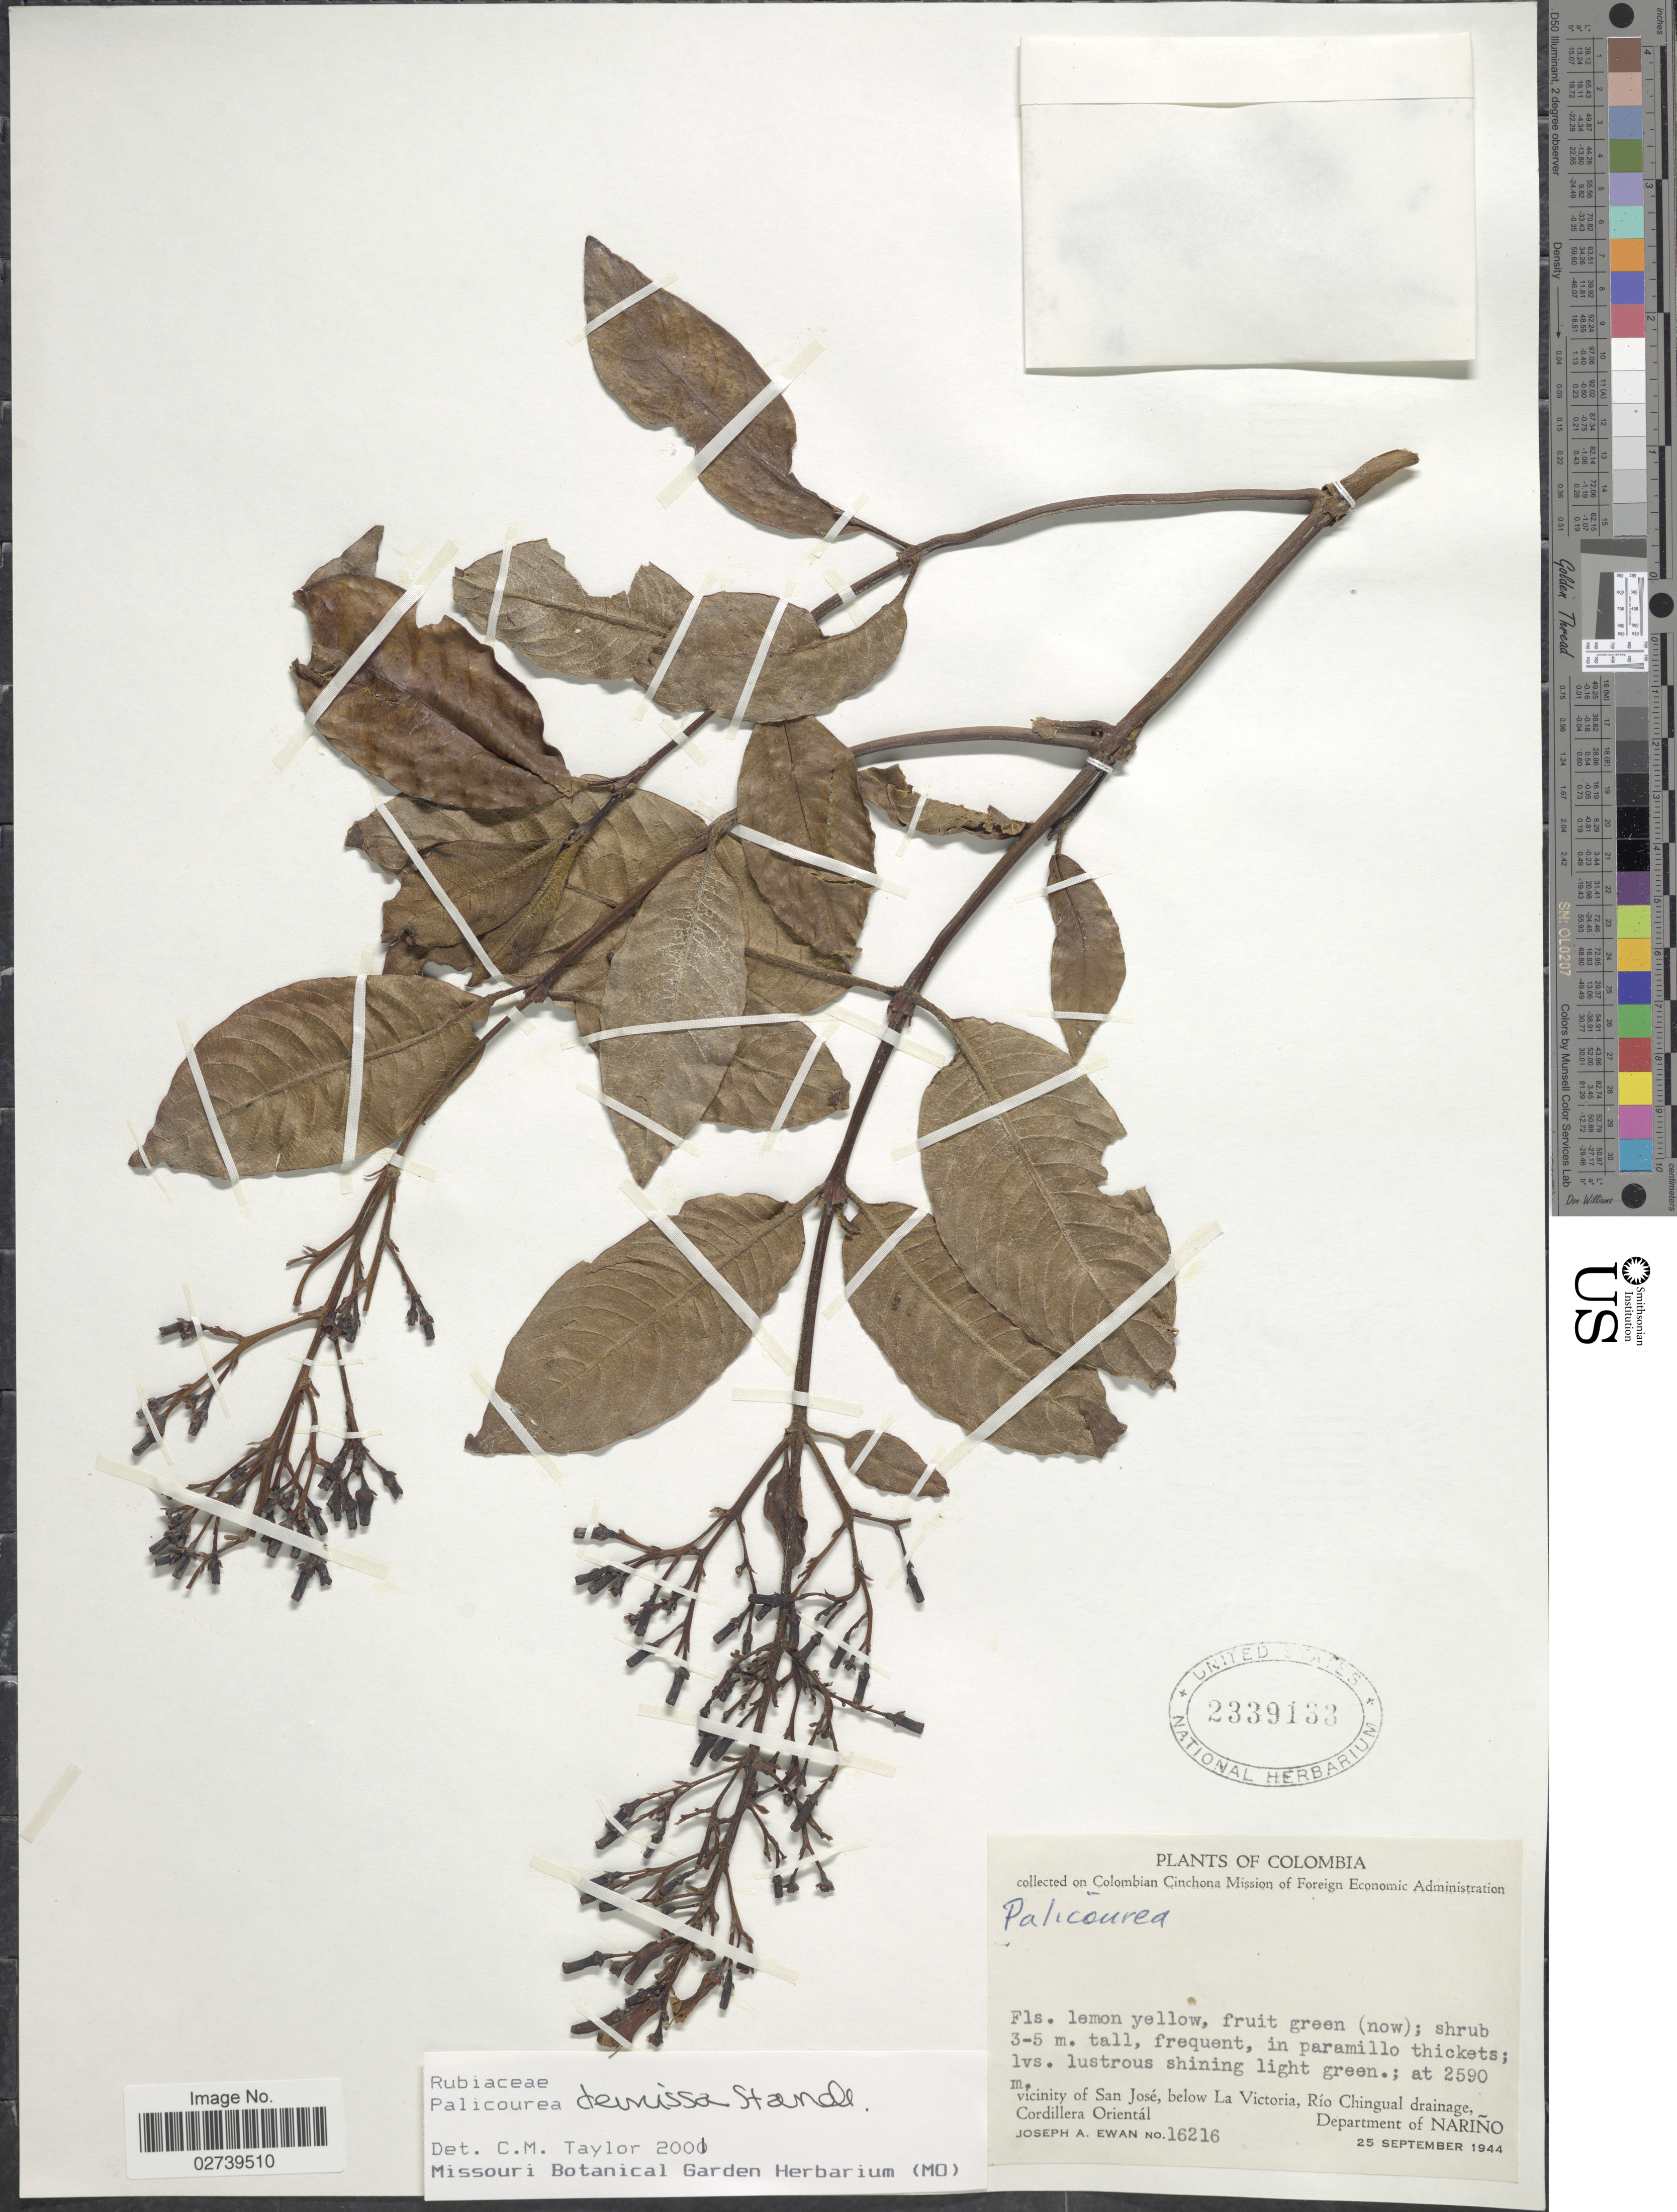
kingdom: Plantae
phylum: Tracheophyta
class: Magnoliopsida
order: Gentianales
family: Rubiaceae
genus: Palicourea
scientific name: Palicourea demissa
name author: Standl.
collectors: J. A. Ewan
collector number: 16216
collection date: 1944-09-25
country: Colombia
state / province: Nariño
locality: Vicinity of San Jose, below La Victoria, Rio Chingual drainage, Cordillera Oriental.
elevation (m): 2590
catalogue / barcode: US 2339133